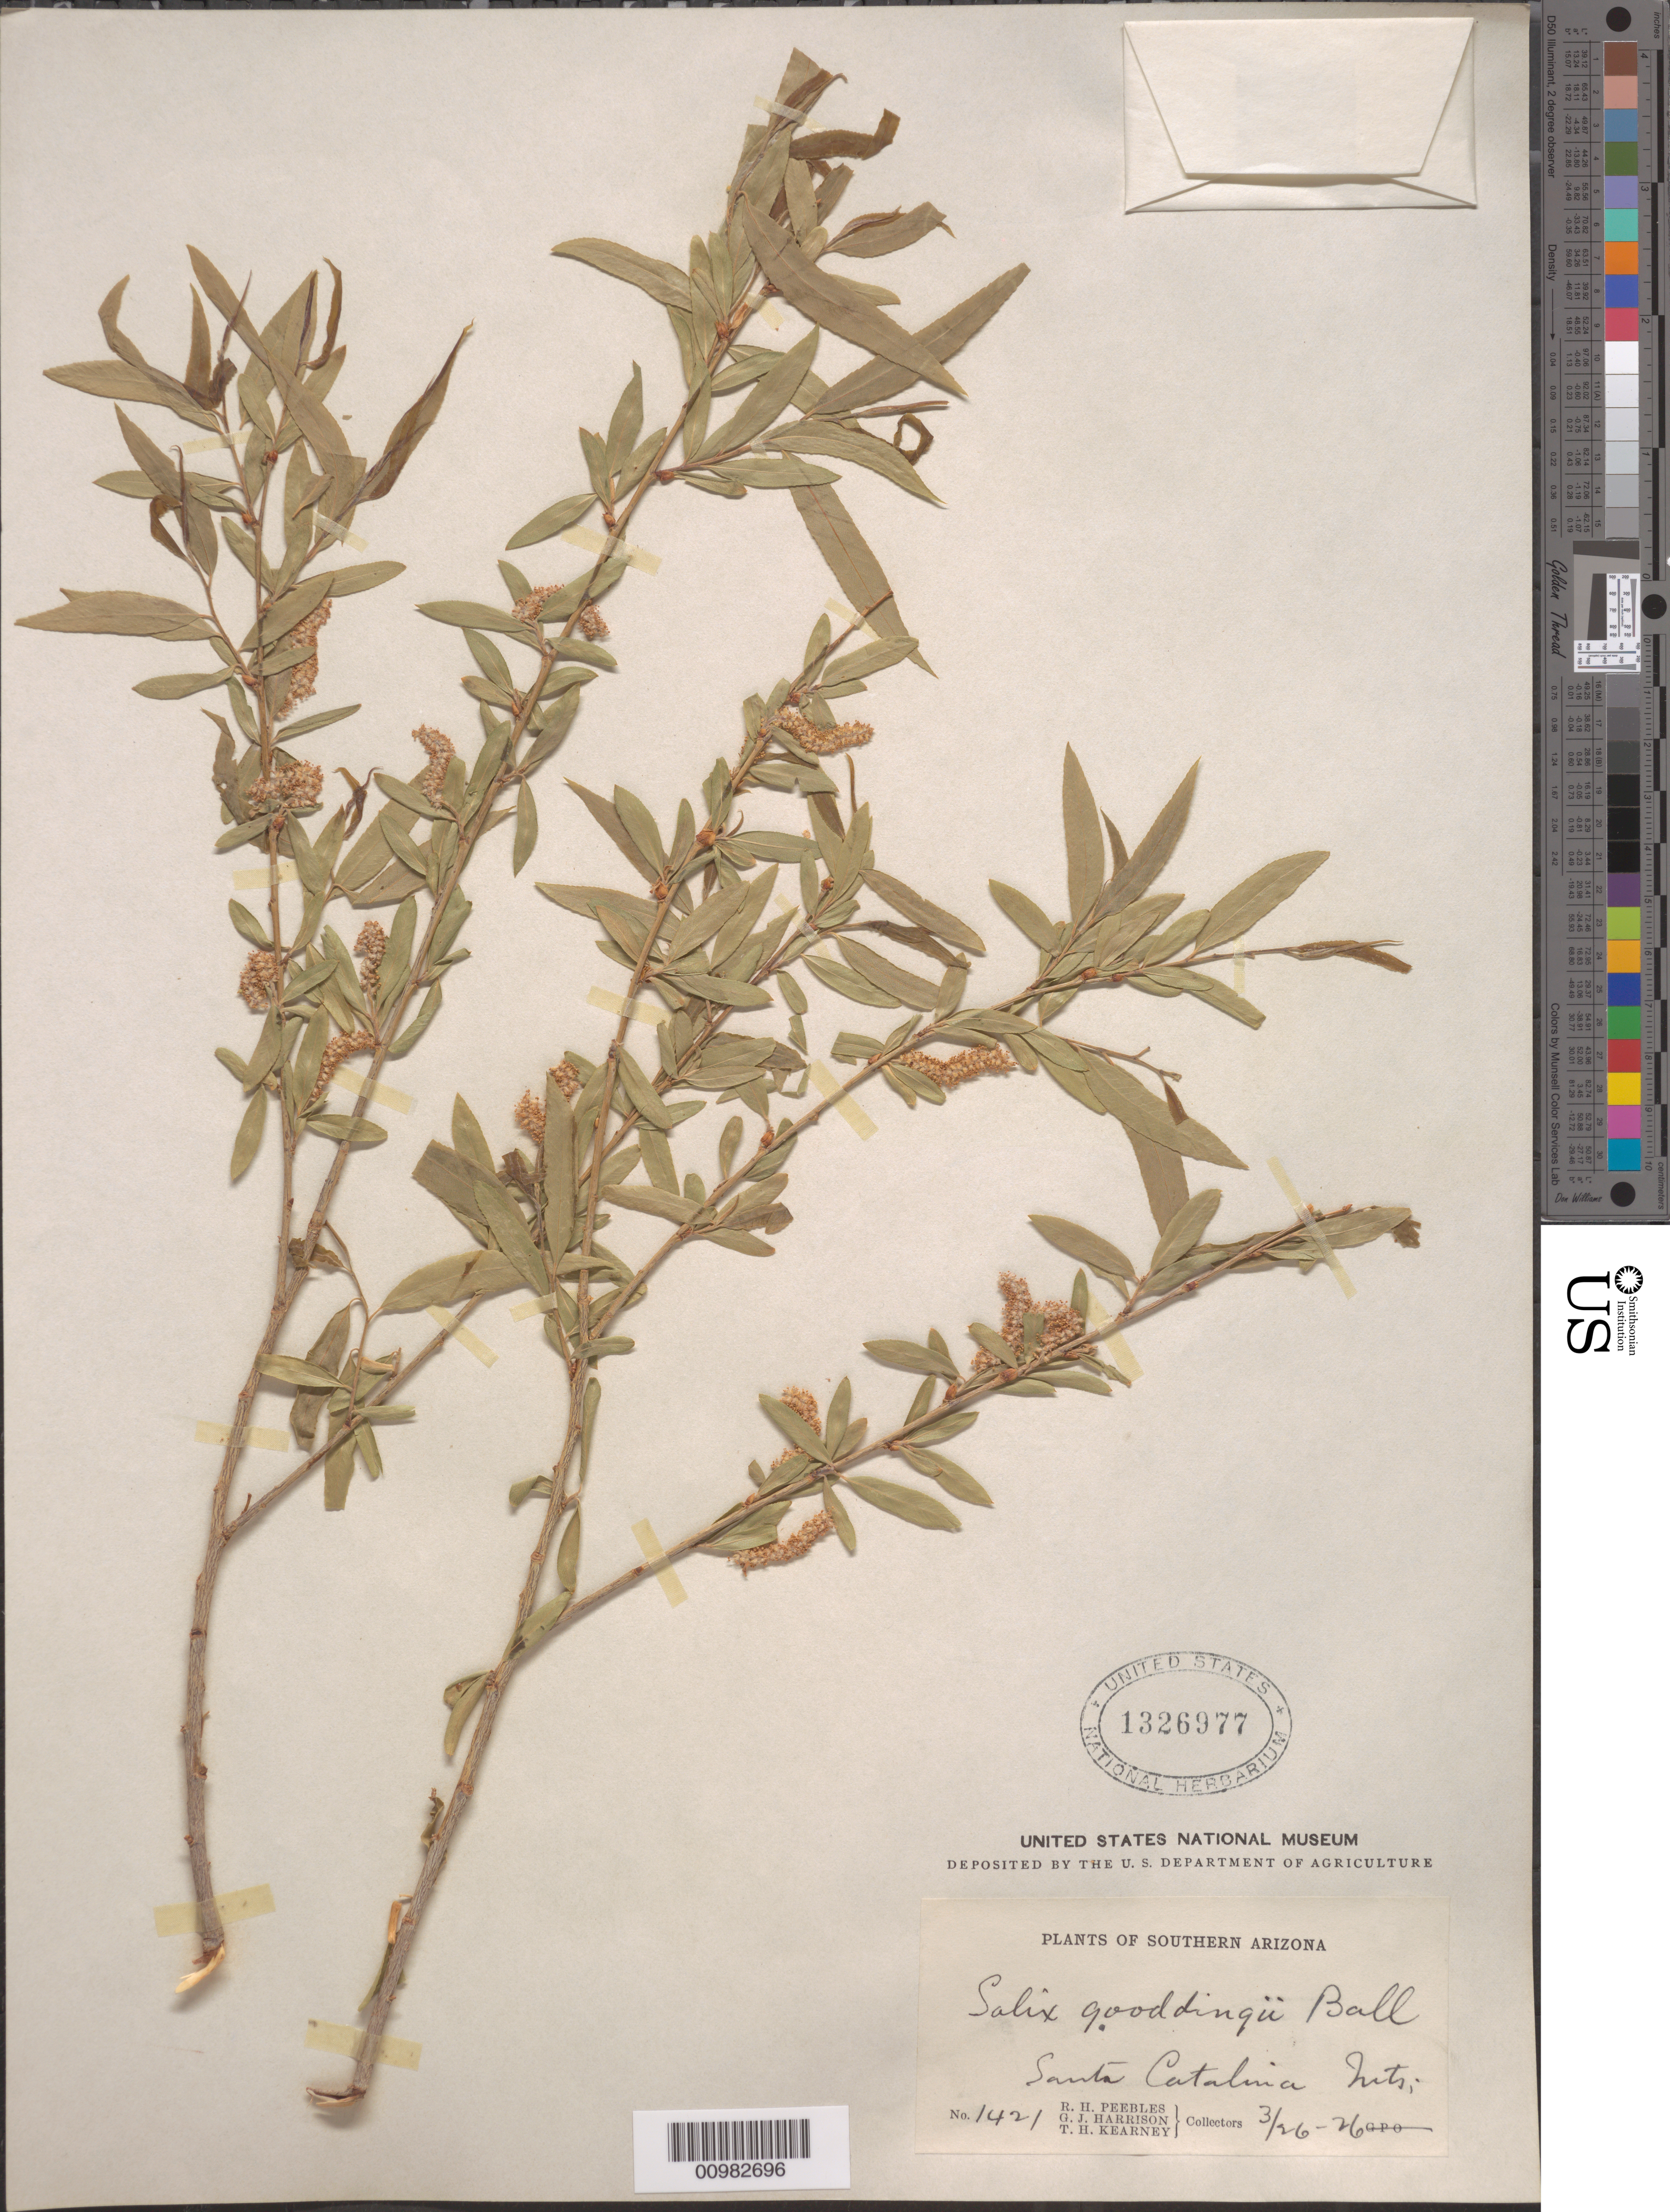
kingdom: Plantae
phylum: Tracheophyta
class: Magnoliopsida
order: Malpighiales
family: Salicaceae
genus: Salix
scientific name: Salix gooddingii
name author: C.R. Ball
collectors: R. H. Peebles & G. J. Harrison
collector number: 1421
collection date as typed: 26 Mar 1926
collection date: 1926-03-26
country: United States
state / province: Arizona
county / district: Pinal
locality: Santa Catalina Mountains.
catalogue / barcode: US 1326977